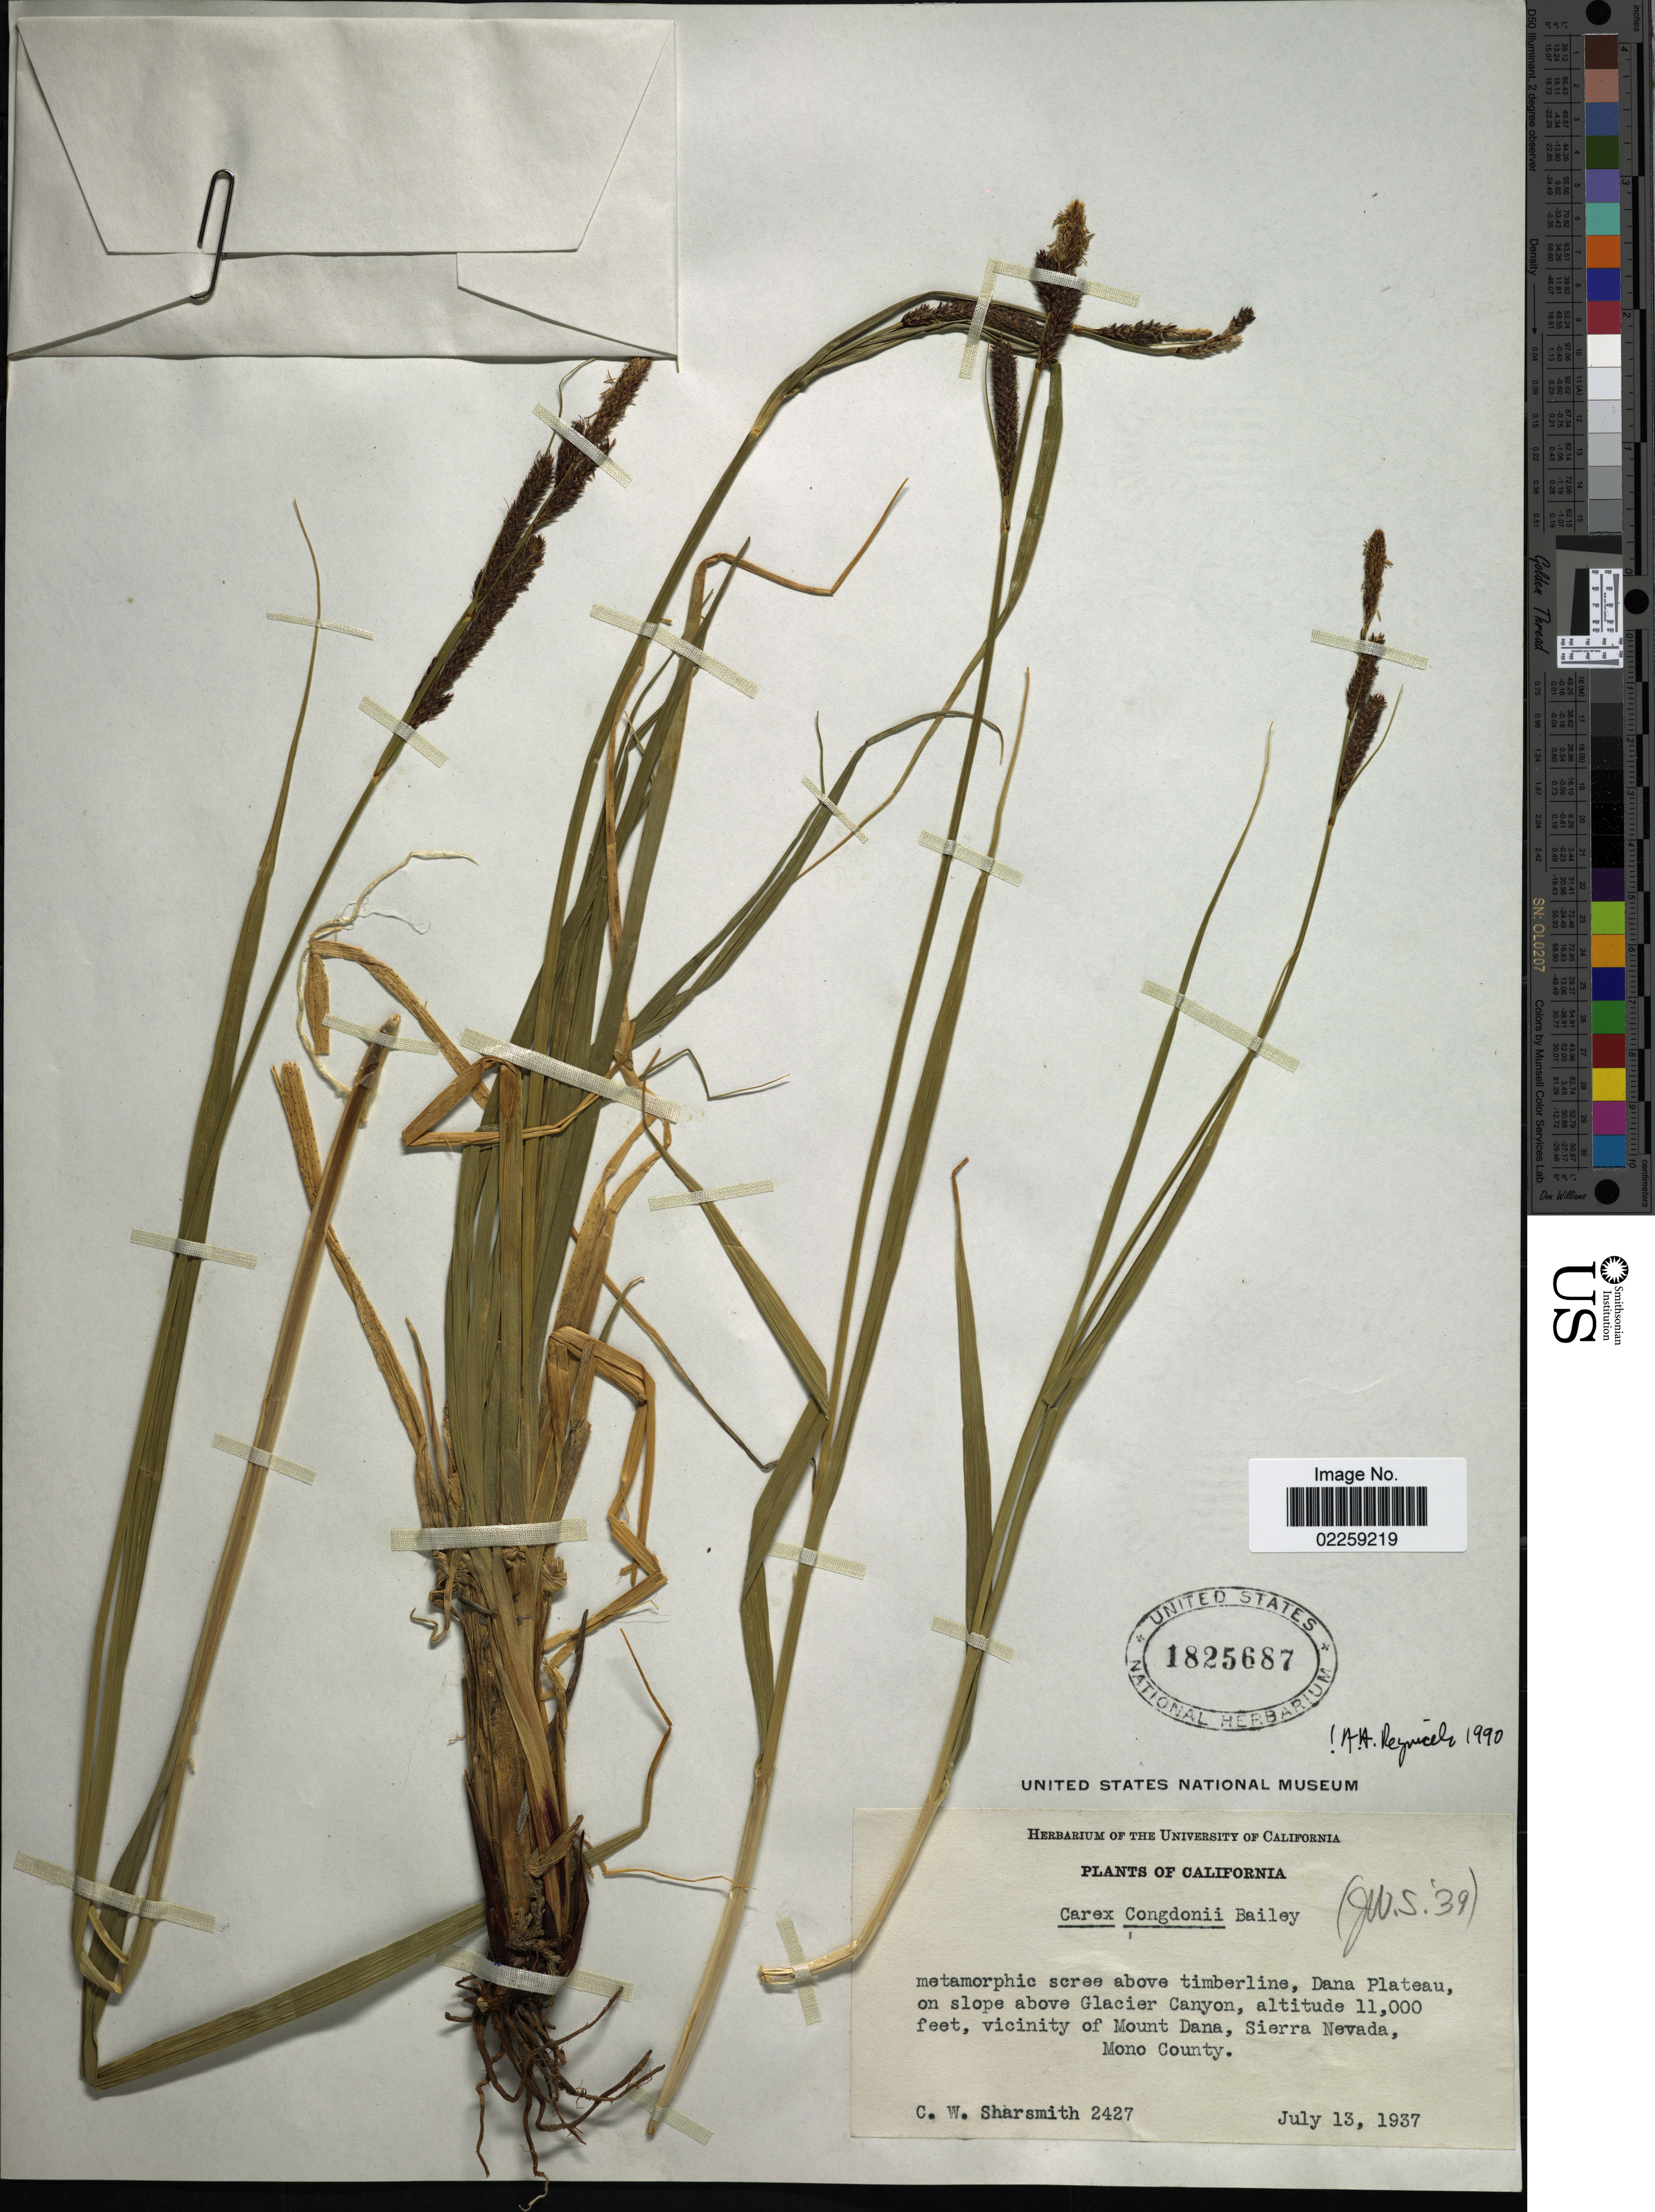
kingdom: Plantae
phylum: Tracheophyta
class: Liliopsida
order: Poales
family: Cyperaceae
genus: Carex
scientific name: Carex congdonii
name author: L.H. Bailey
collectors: C. Sharsmith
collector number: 2427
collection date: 1937-07-13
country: United States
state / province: California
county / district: Mono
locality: Dana Plateau, on slope above Glacier Canyon, vicinity of Mount Dana, Sierra Nevada, Mono County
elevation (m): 3353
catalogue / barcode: US 1825687